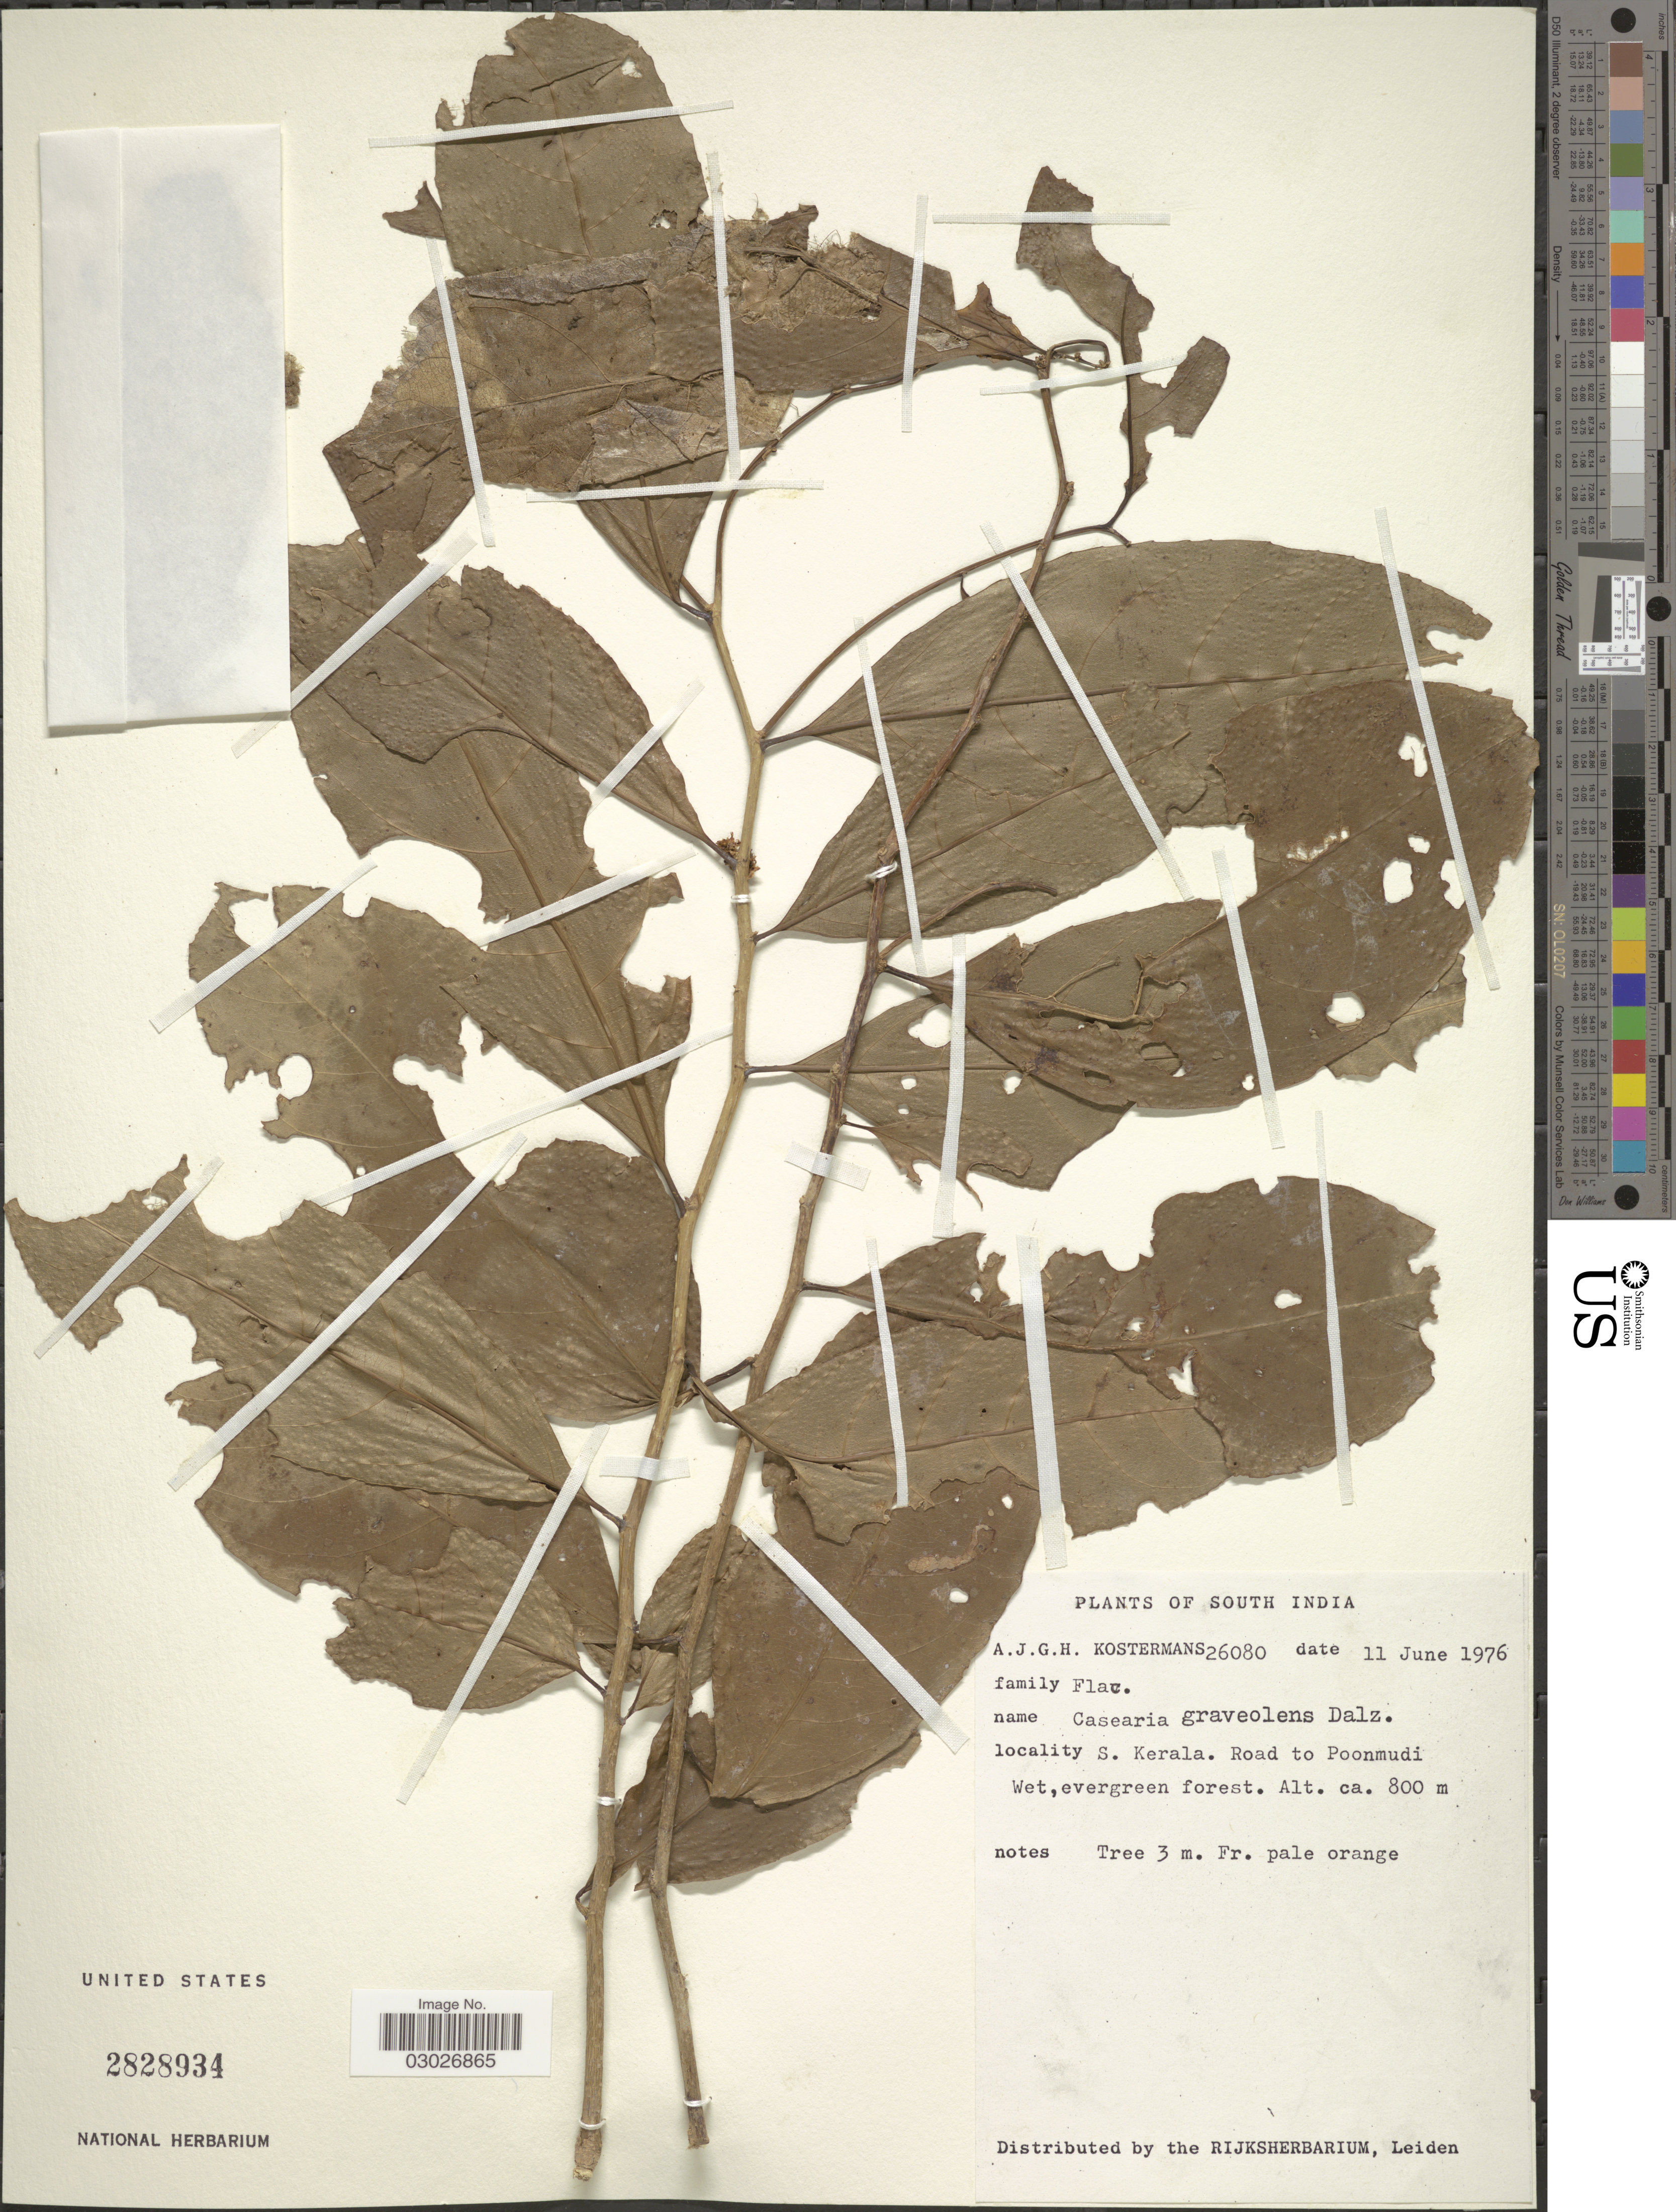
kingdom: Plantae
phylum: Tracheophyta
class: Magnoliopsida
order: Malpighiales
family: Salicaceae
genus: Casearia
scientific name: Casearia graveolens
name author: Dalzell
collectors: A. J. G. Kostermans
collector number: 26080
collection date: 1976-06-11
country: India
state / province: Kerala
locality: South India. S. Kerala. Road to Poonmudi.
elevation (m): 800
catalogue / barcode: US 2828934